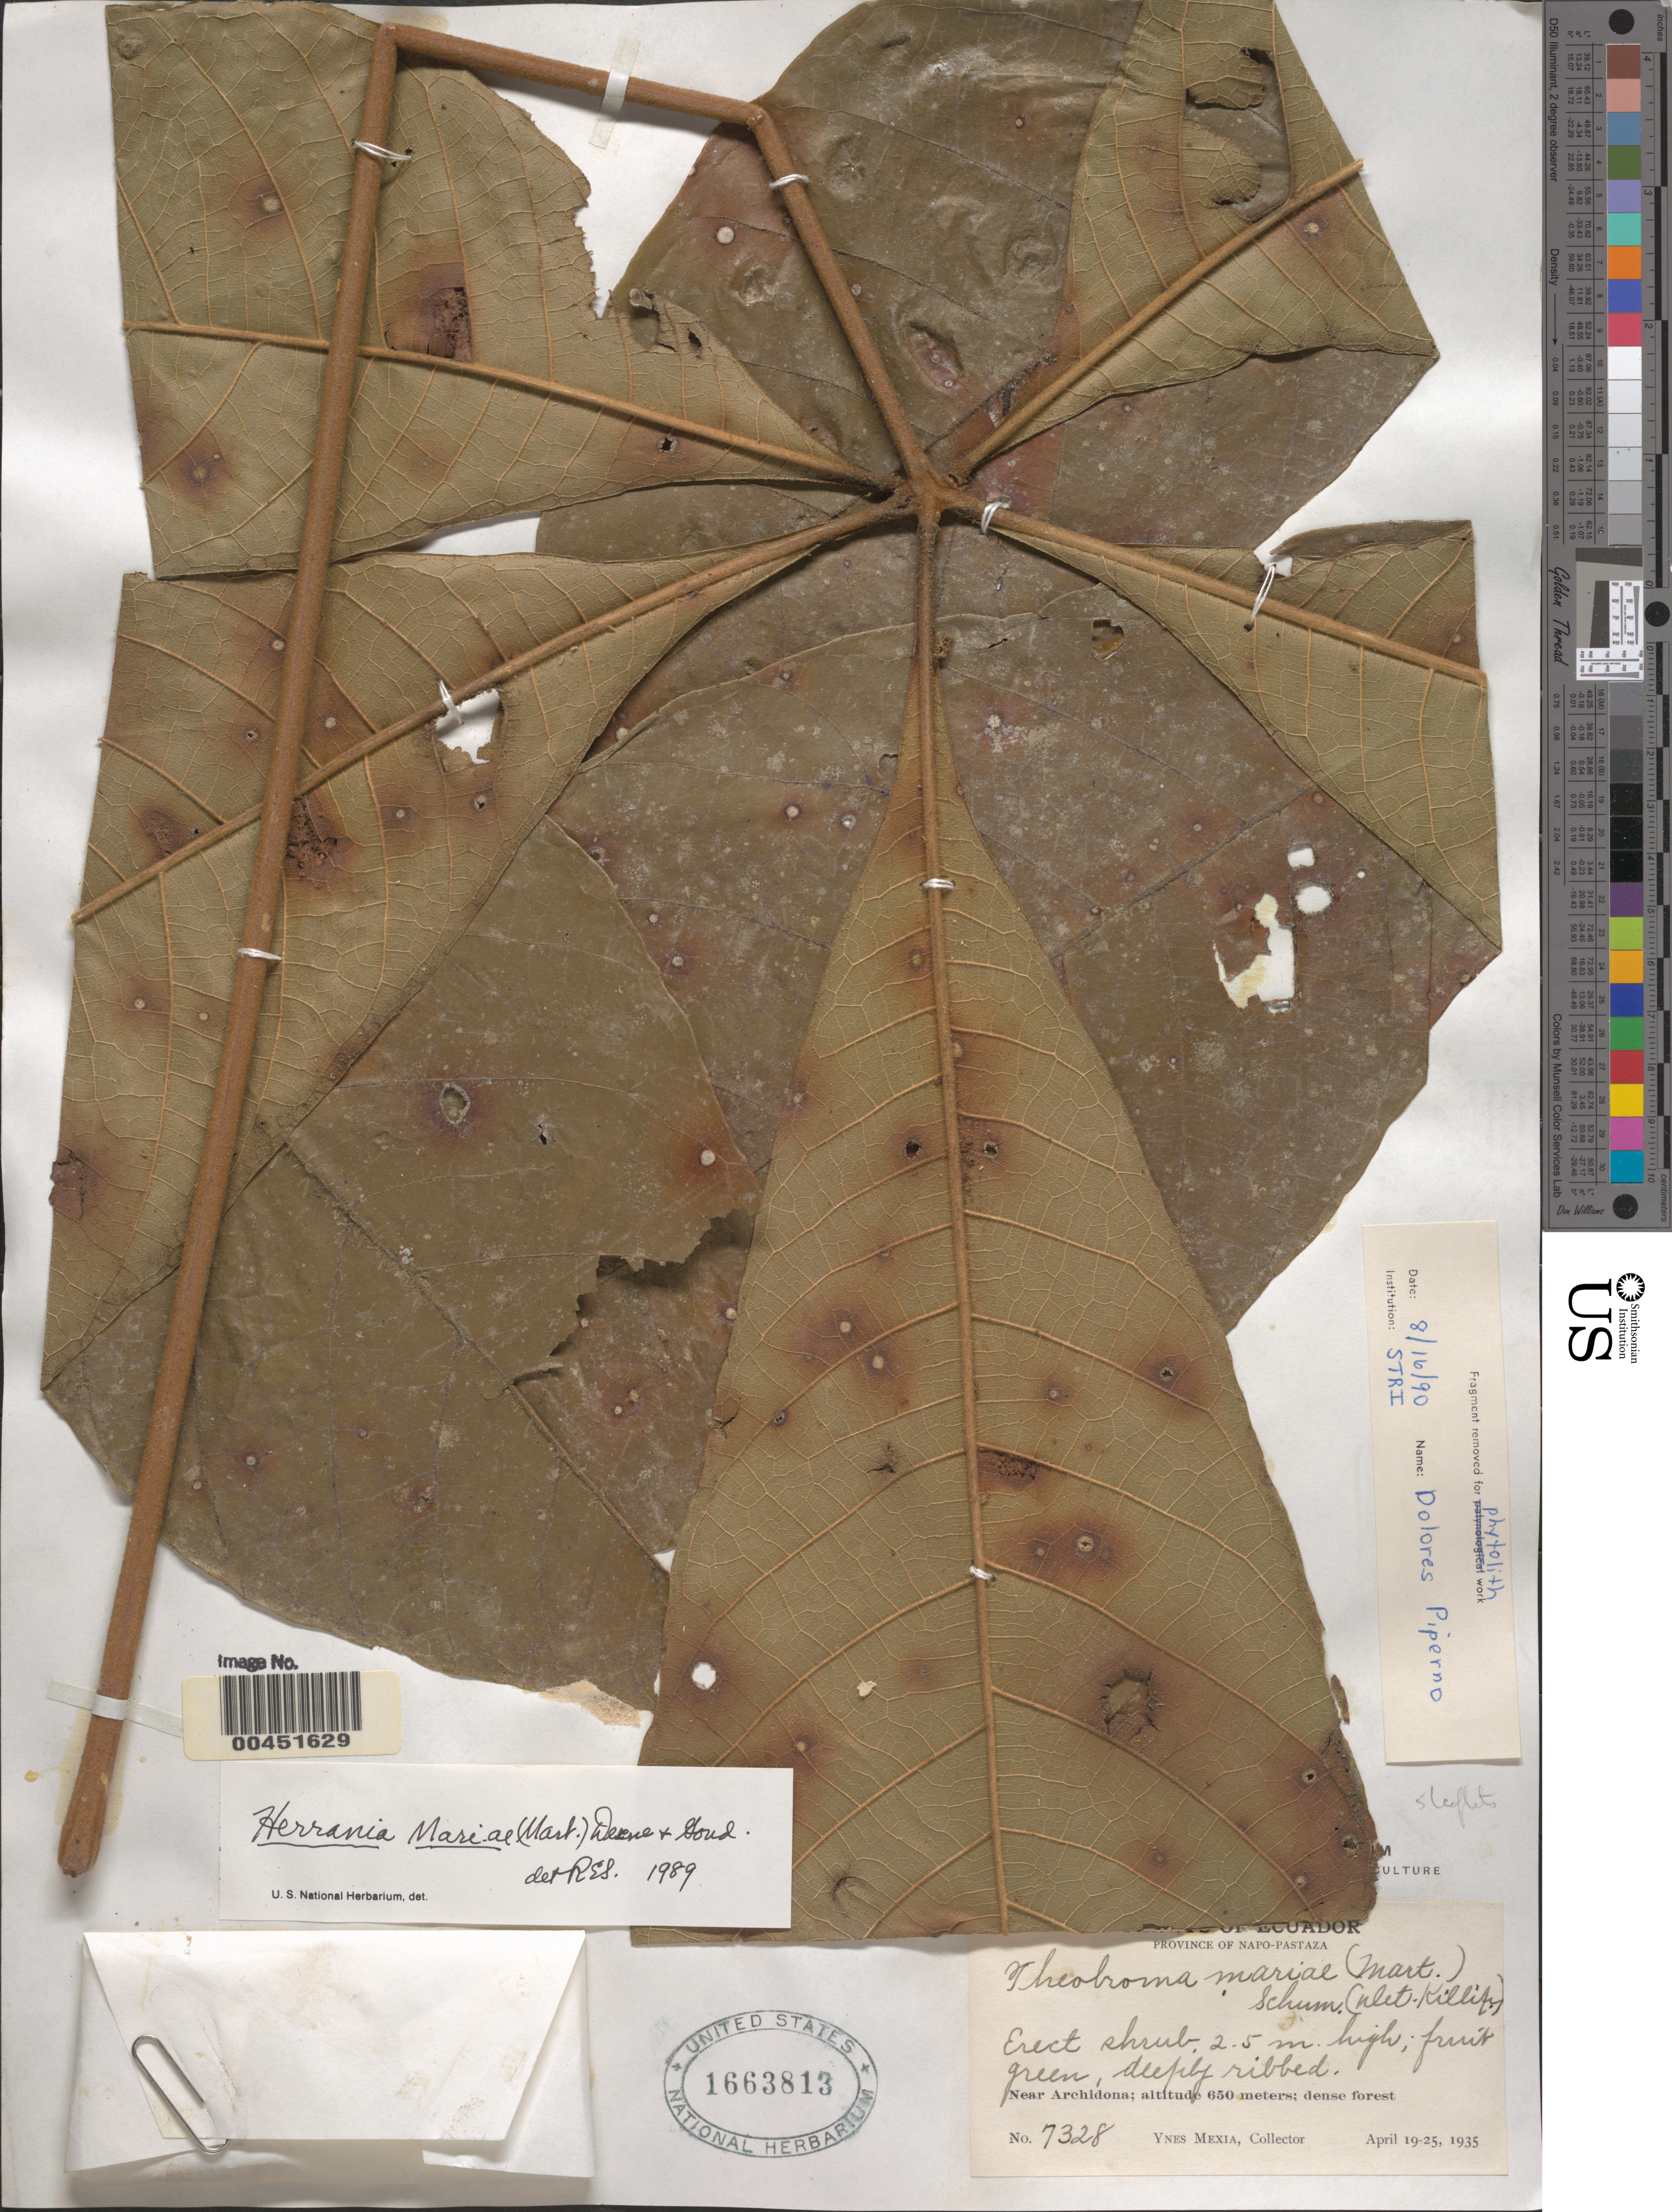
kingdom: Plantae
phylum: Tracheophyta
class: Magnoliopsida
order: Malvales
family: Malvaceae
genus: Herrania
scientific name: Herrania mariae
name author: (Mart.) Decne. ex Goudot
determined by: Schultes, R. E.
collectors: Y. Mexia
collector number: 7328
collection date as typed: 19 Apr 1935 to 25 Apr 1935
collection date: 1935-04-19/1935-04-25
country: Ecuador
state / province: Napo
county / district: Archidona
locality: near Archidona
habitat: dense forest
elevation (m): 650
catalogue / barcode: US 1663813